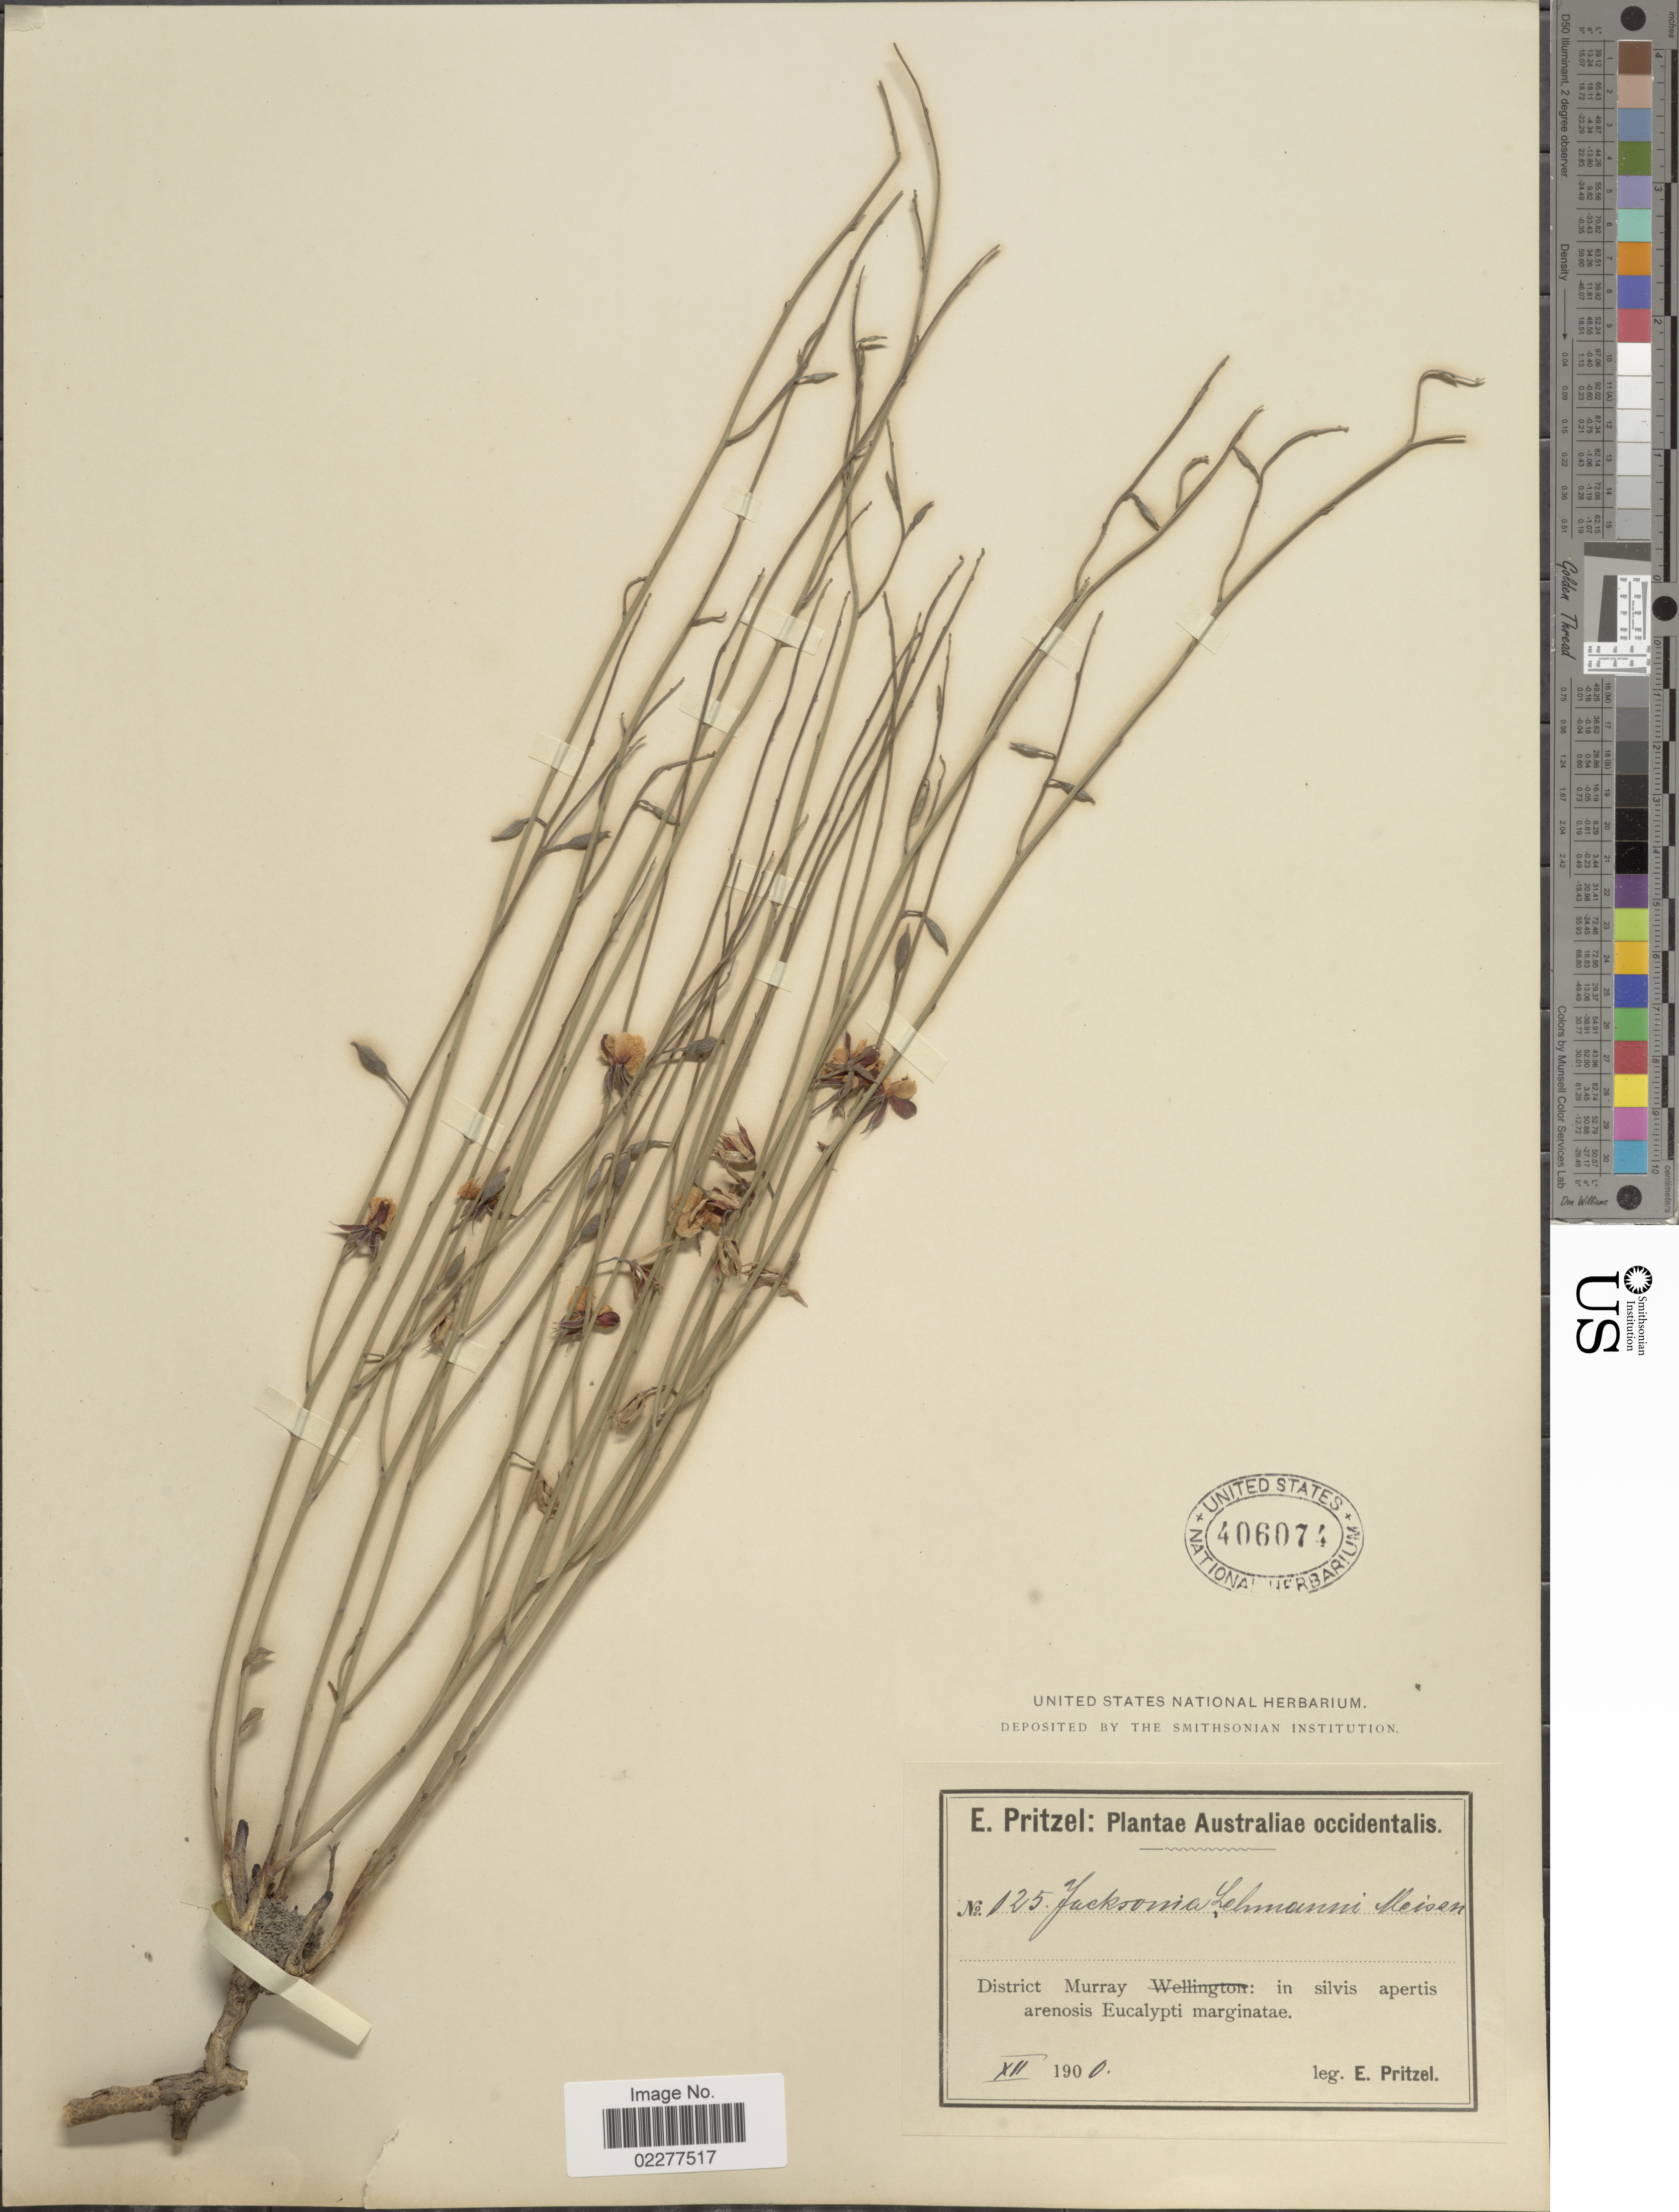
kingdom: Plantae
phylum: Tracheophyta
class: Magnoliopsida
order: Fabales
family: Fabaceae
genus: Jacksonia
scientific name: Jacksonia lehmannii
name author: Meisn.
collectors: E. G. Pritzel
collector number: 125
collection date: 1900-12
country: Australia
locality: Australiae occidentalis, District Murray: in silvis apertis arenosis Eucalypti marginatae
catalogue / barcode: US 406074